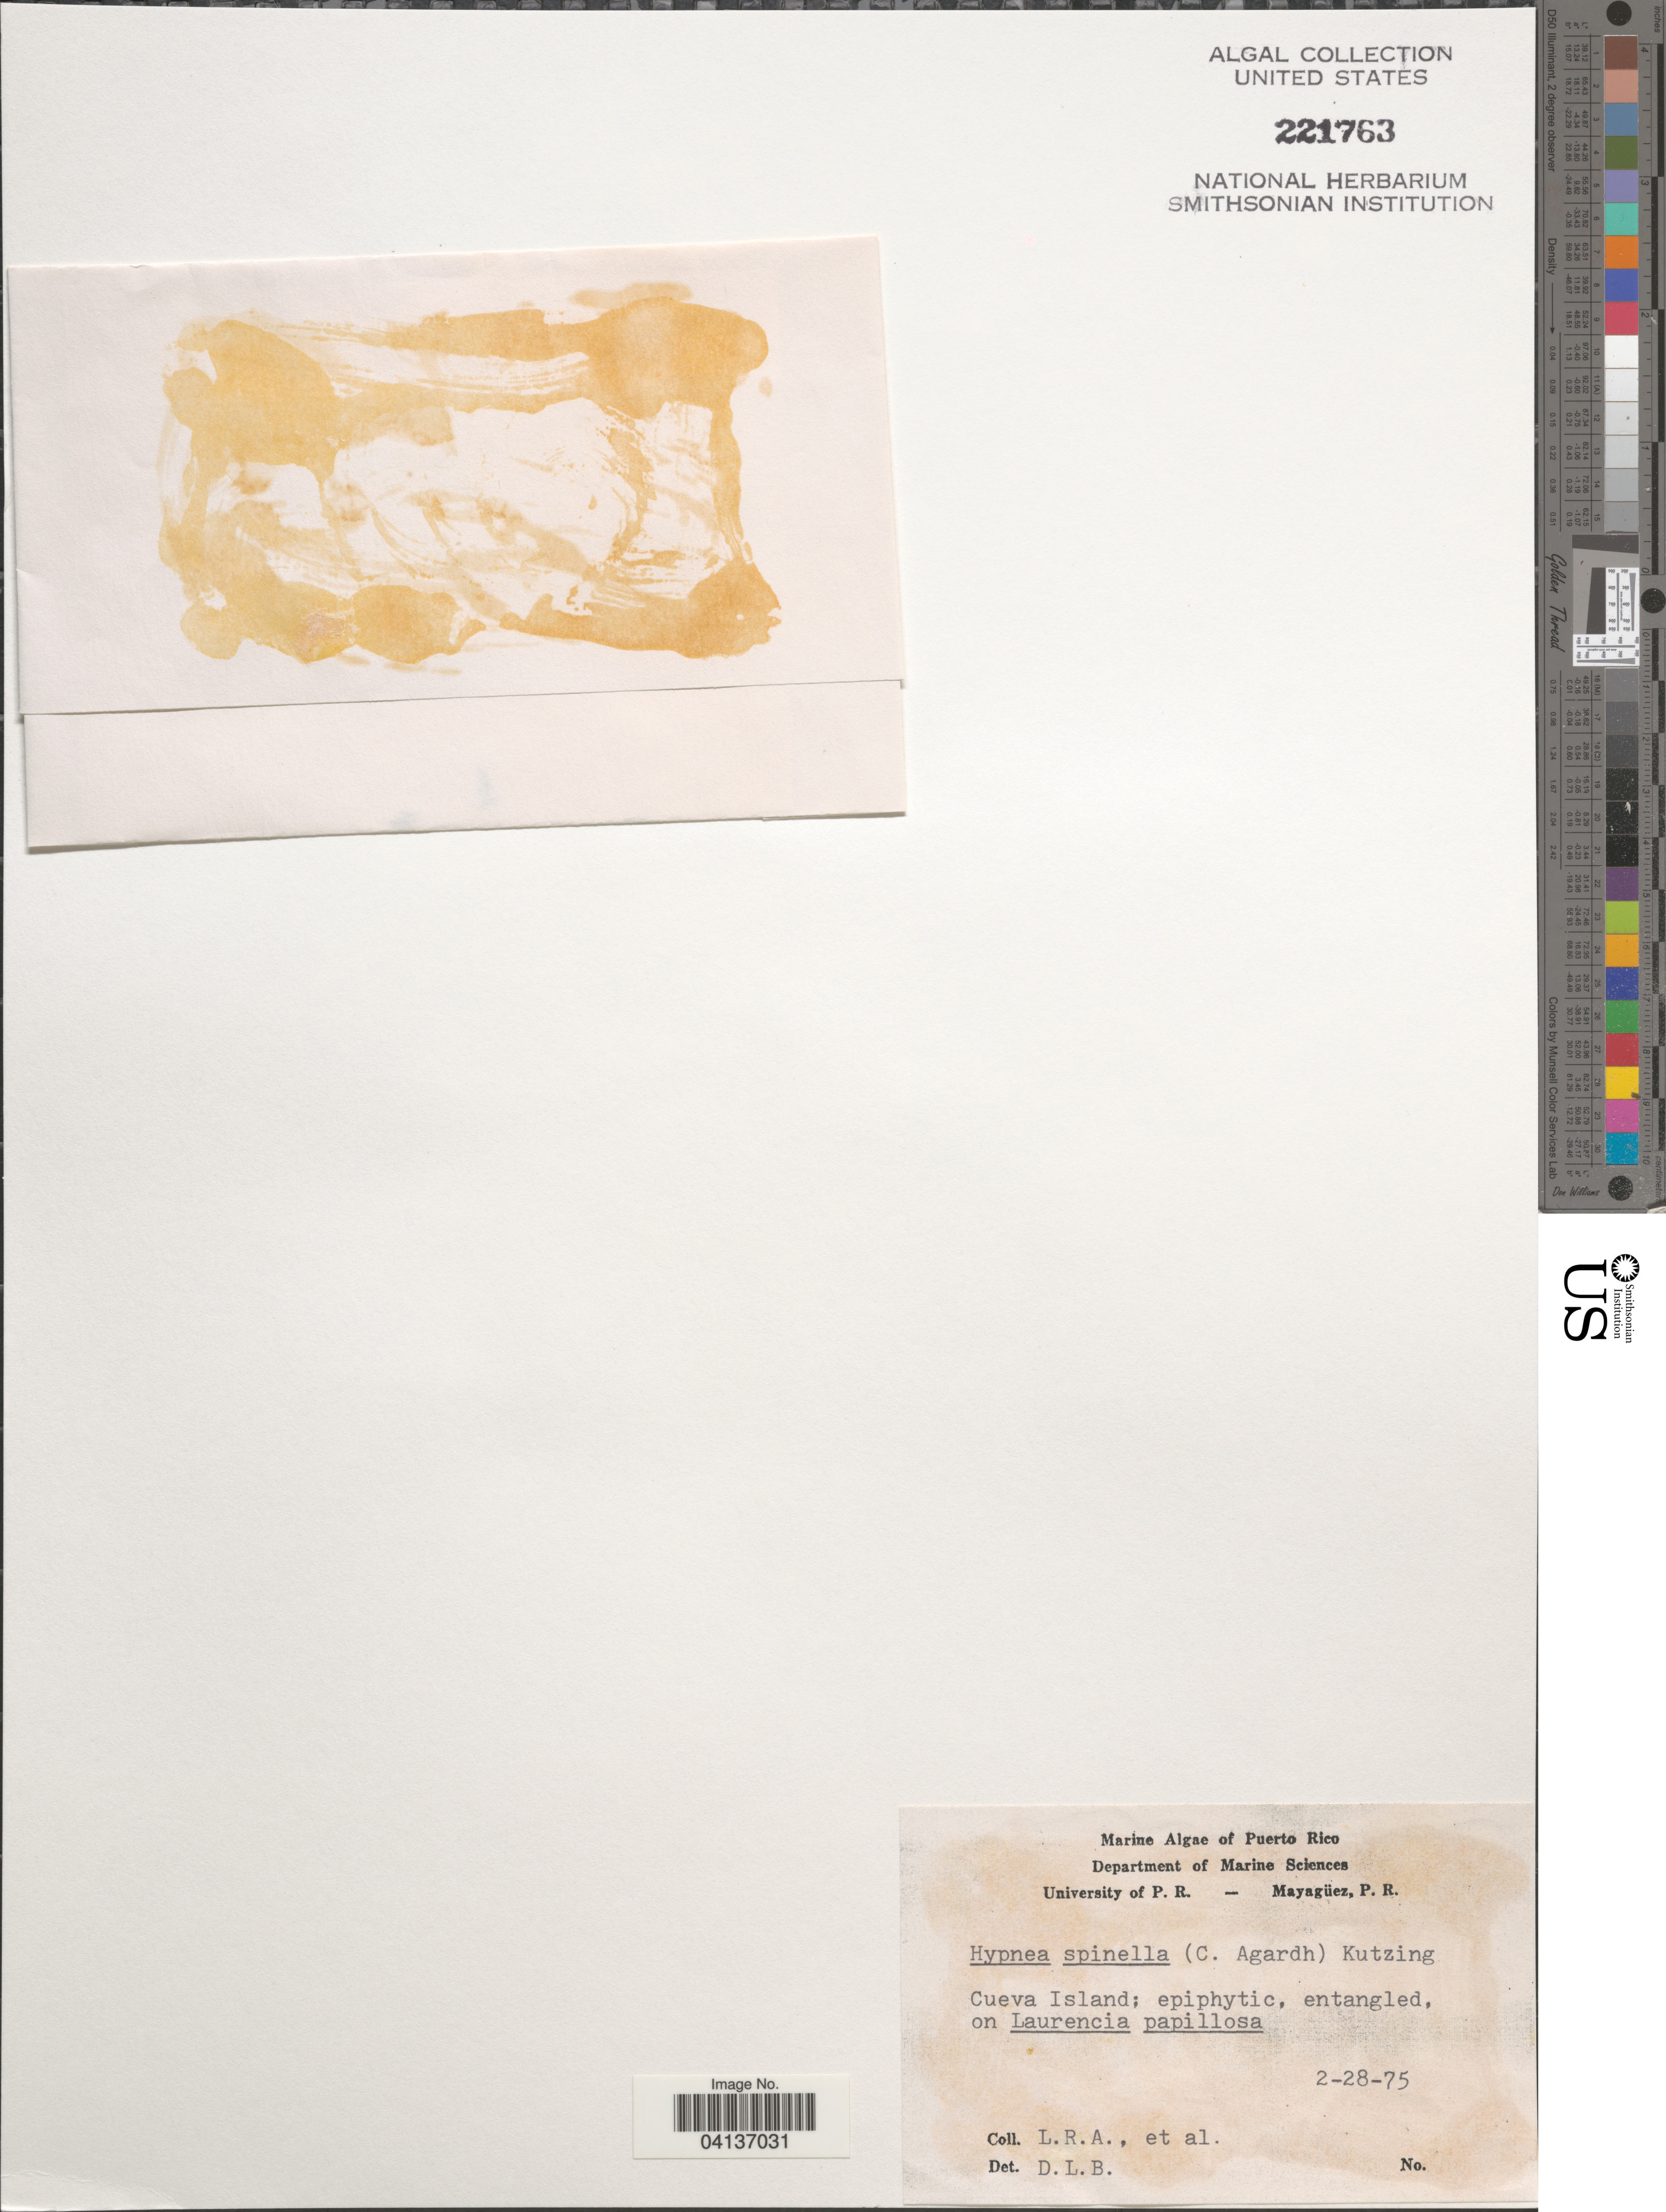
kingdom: Plantae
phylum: Rhodophyta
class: Florideophyceae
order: Gigartinales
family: Cystocloniaceae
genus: Hypnea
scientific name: Hypnea spinella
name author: (C. Agardh) Kütz.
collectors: L. R. A. & et al.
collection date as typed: Transcribed d/m/y: 28/2/75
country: Puerto Rico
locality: Cueva Island.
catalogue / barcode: US 221763